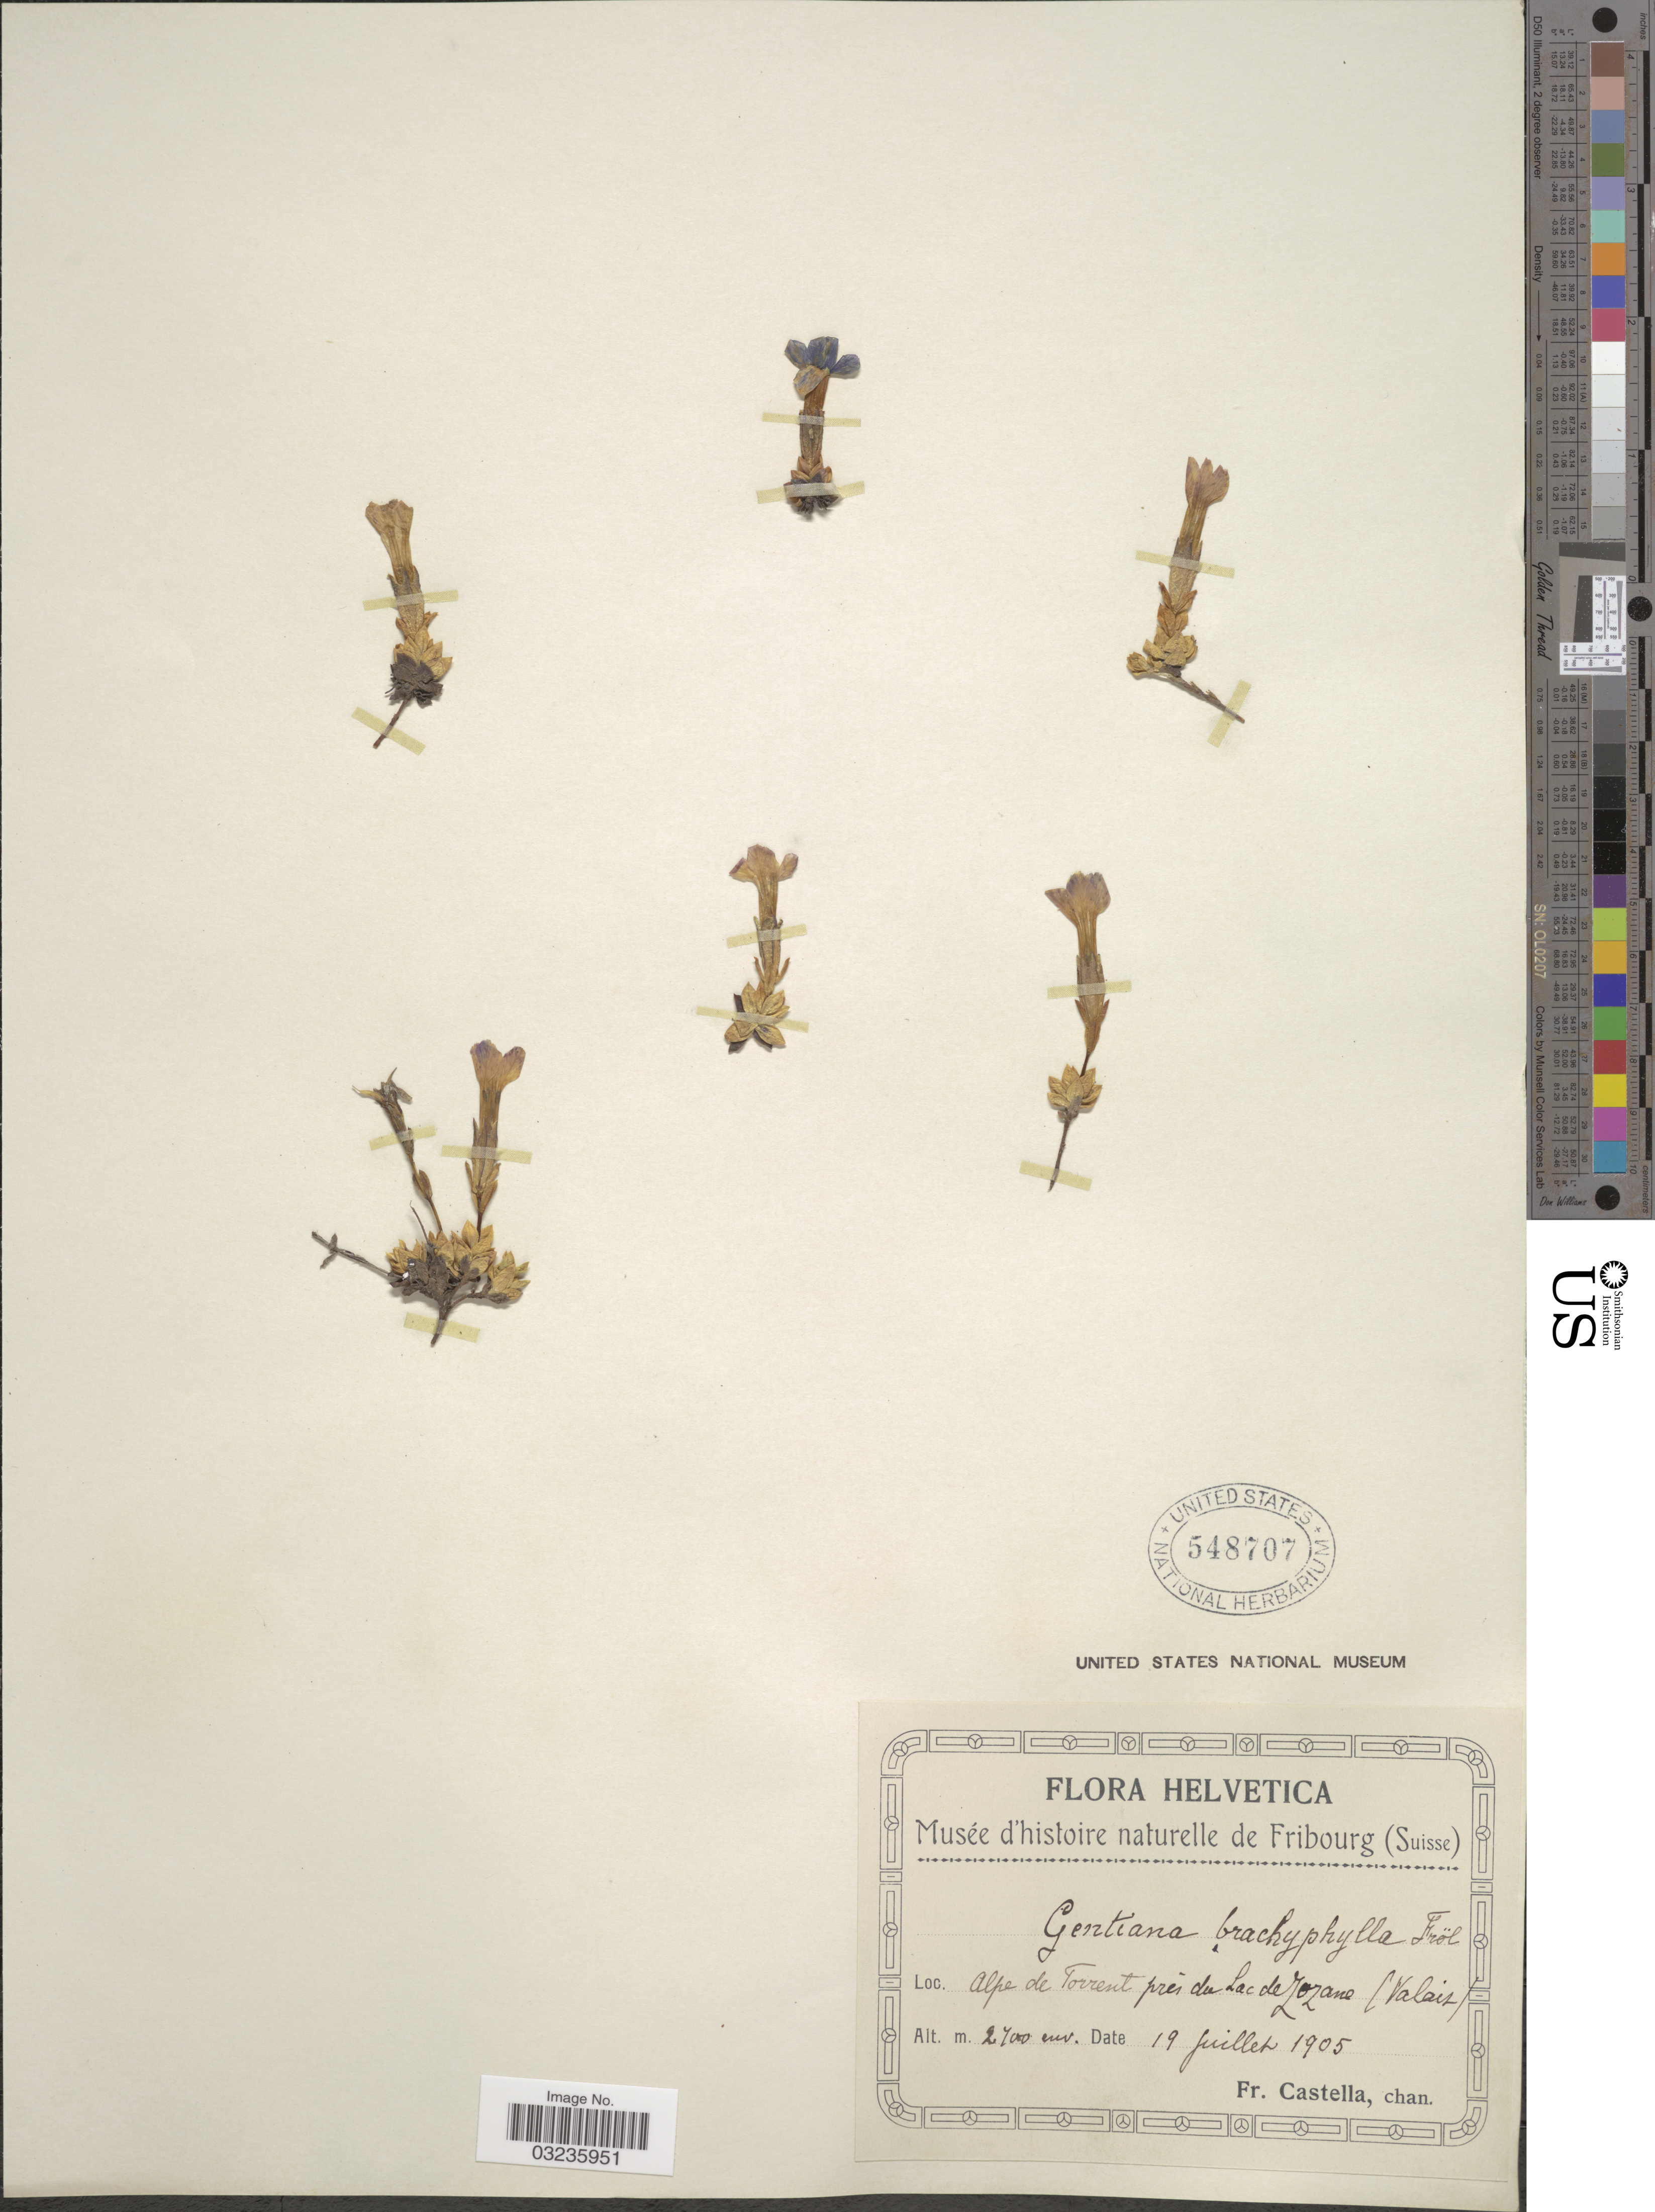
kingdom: Plantae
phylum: Tracheophyta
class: Magnoliopsida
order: Gentianales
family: Gentianaceae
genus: Gentiana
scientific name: Gentiana brachyphylla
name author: Vill.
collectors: Fr. Castella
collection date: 1905-07-19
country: Switzerland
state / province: Valais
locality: Alpe de Torrent prés du Lac de Lozane (Valais).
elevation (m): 2700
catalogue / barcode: US 548707